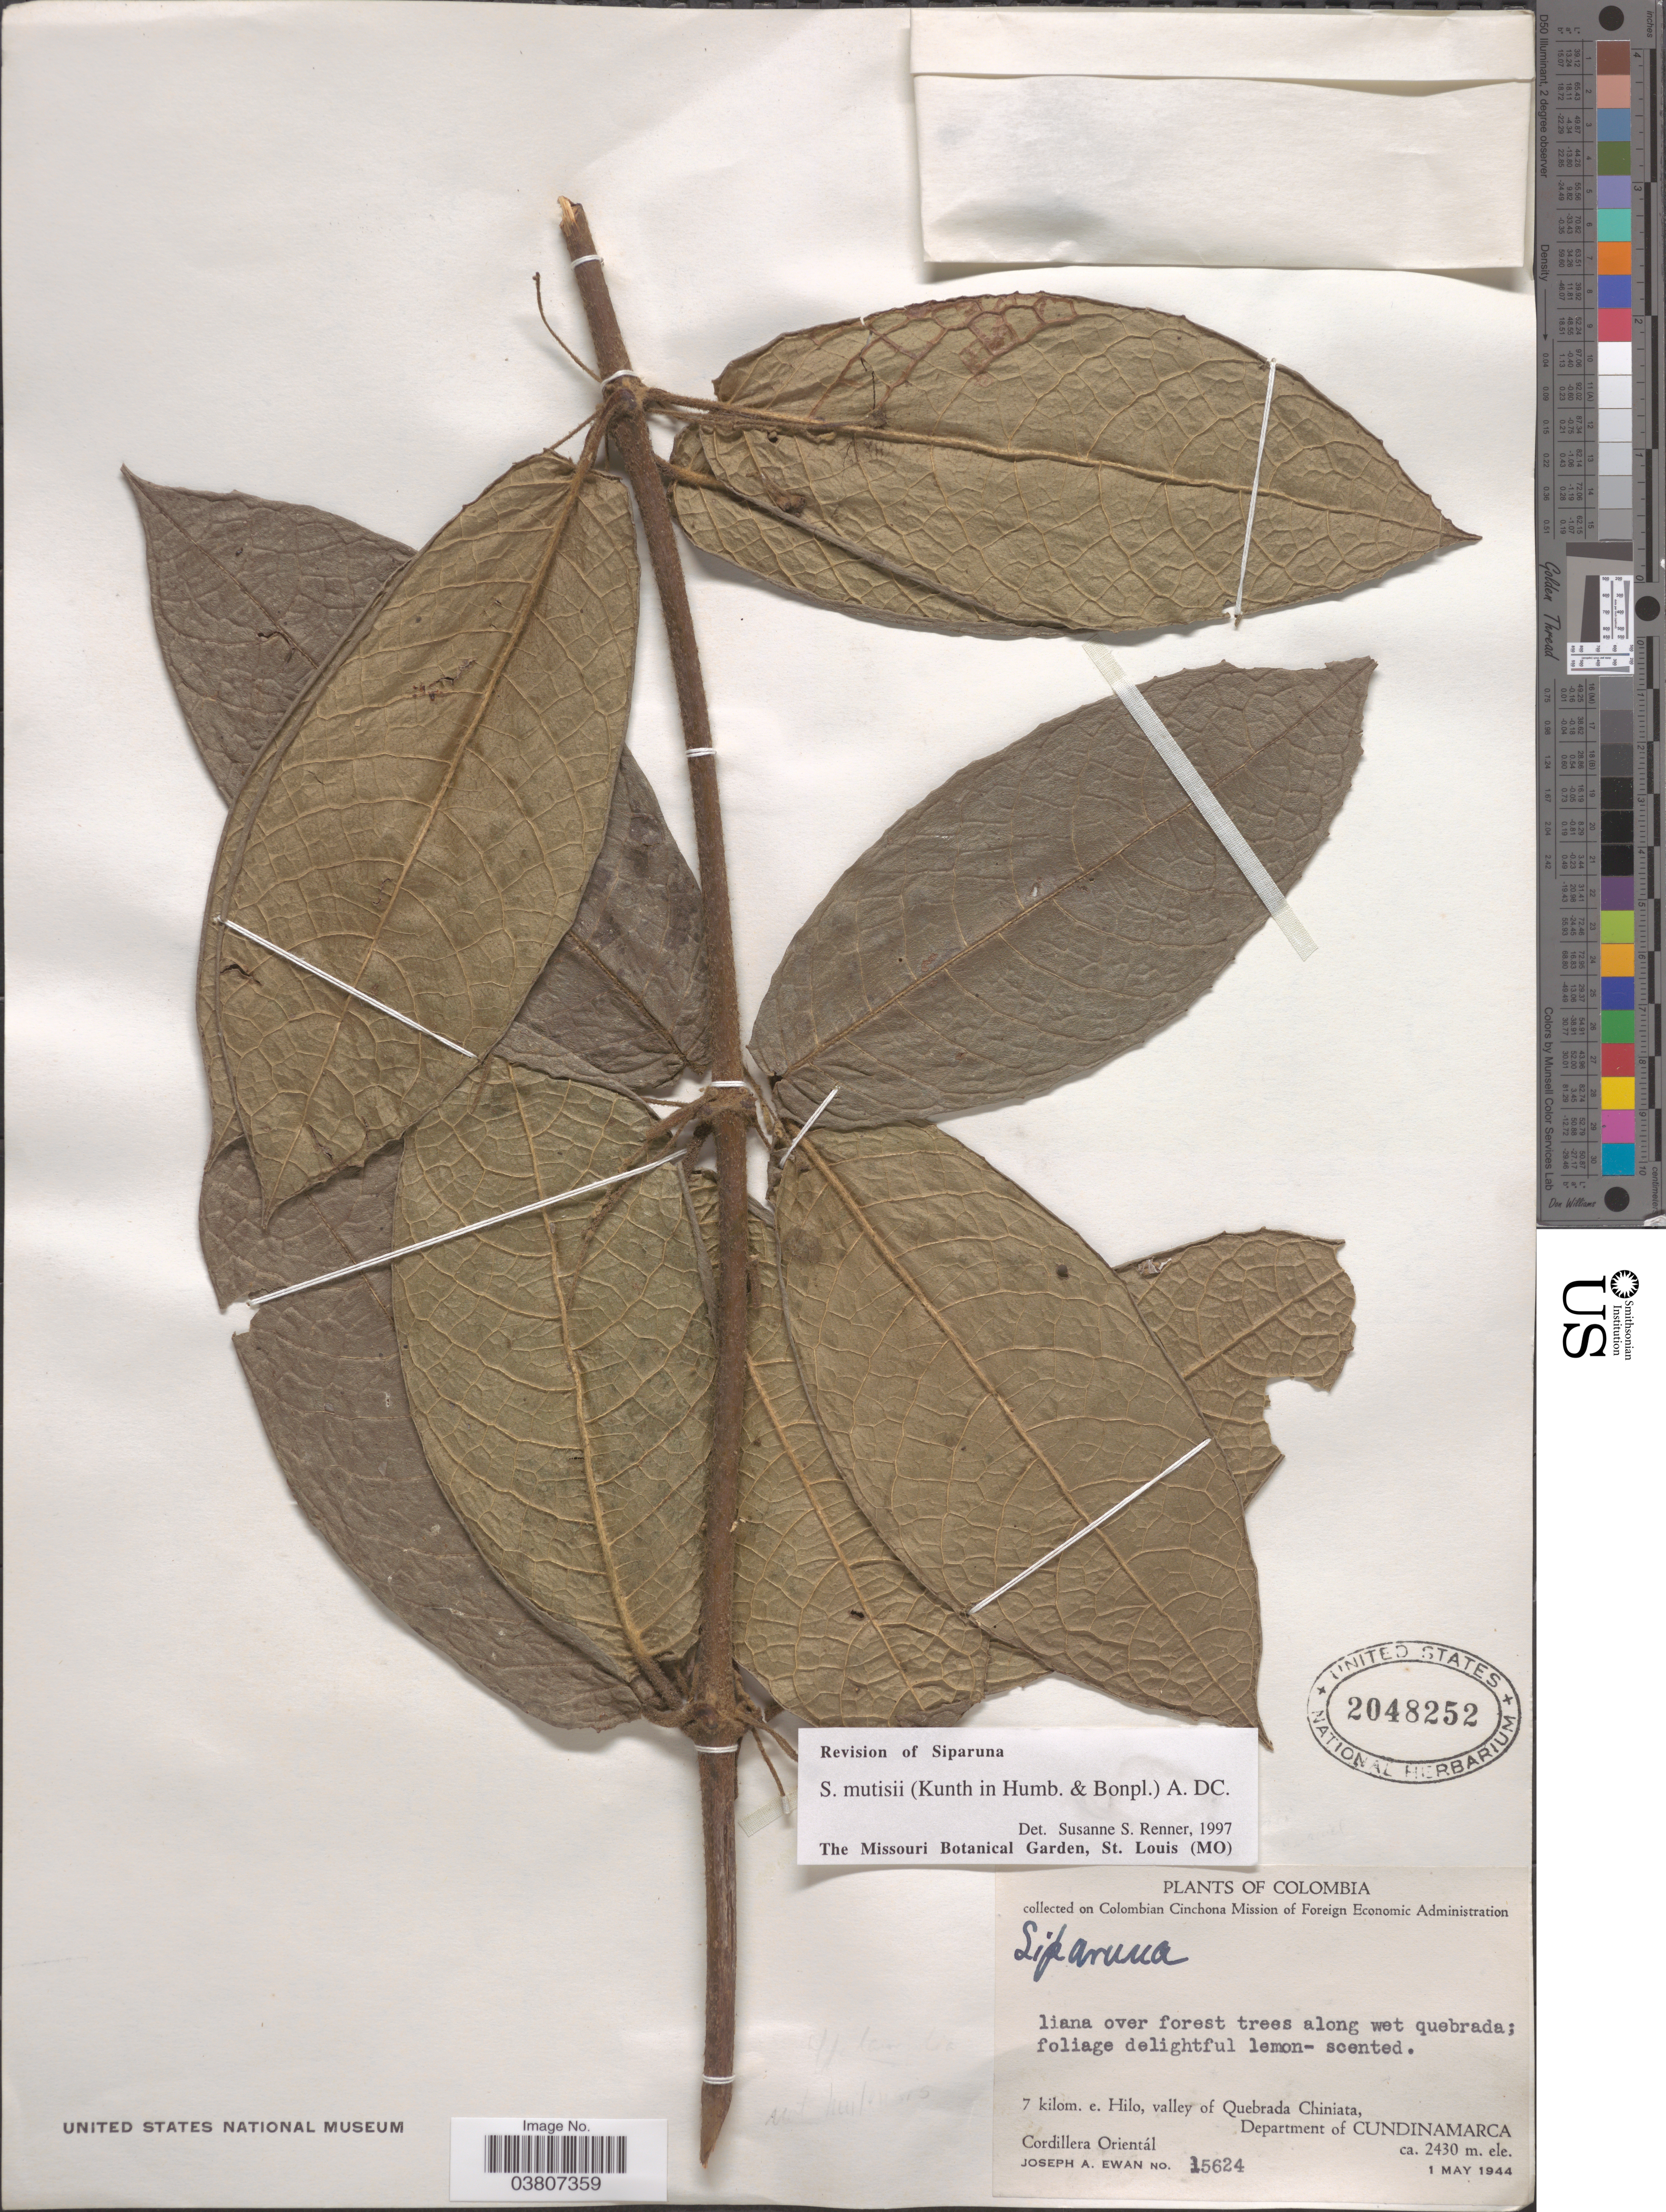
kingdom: Plantae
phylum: Tracheophyta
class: Magnoliopsida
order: Laurales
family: Siparunaceae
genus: Siparuna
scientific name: Siparuna mutisii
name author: (Kunth) A. DC.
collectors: J. A. Ewan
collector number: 15624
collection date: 1944-05-01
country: Colombia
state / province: Cundinamarca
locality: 7 kilom. e. Hilo, valley of Quebrada Chiniata, Department of Cundinamarca. Cordillera Orientál.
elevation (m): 2430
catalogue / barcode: US 2048252